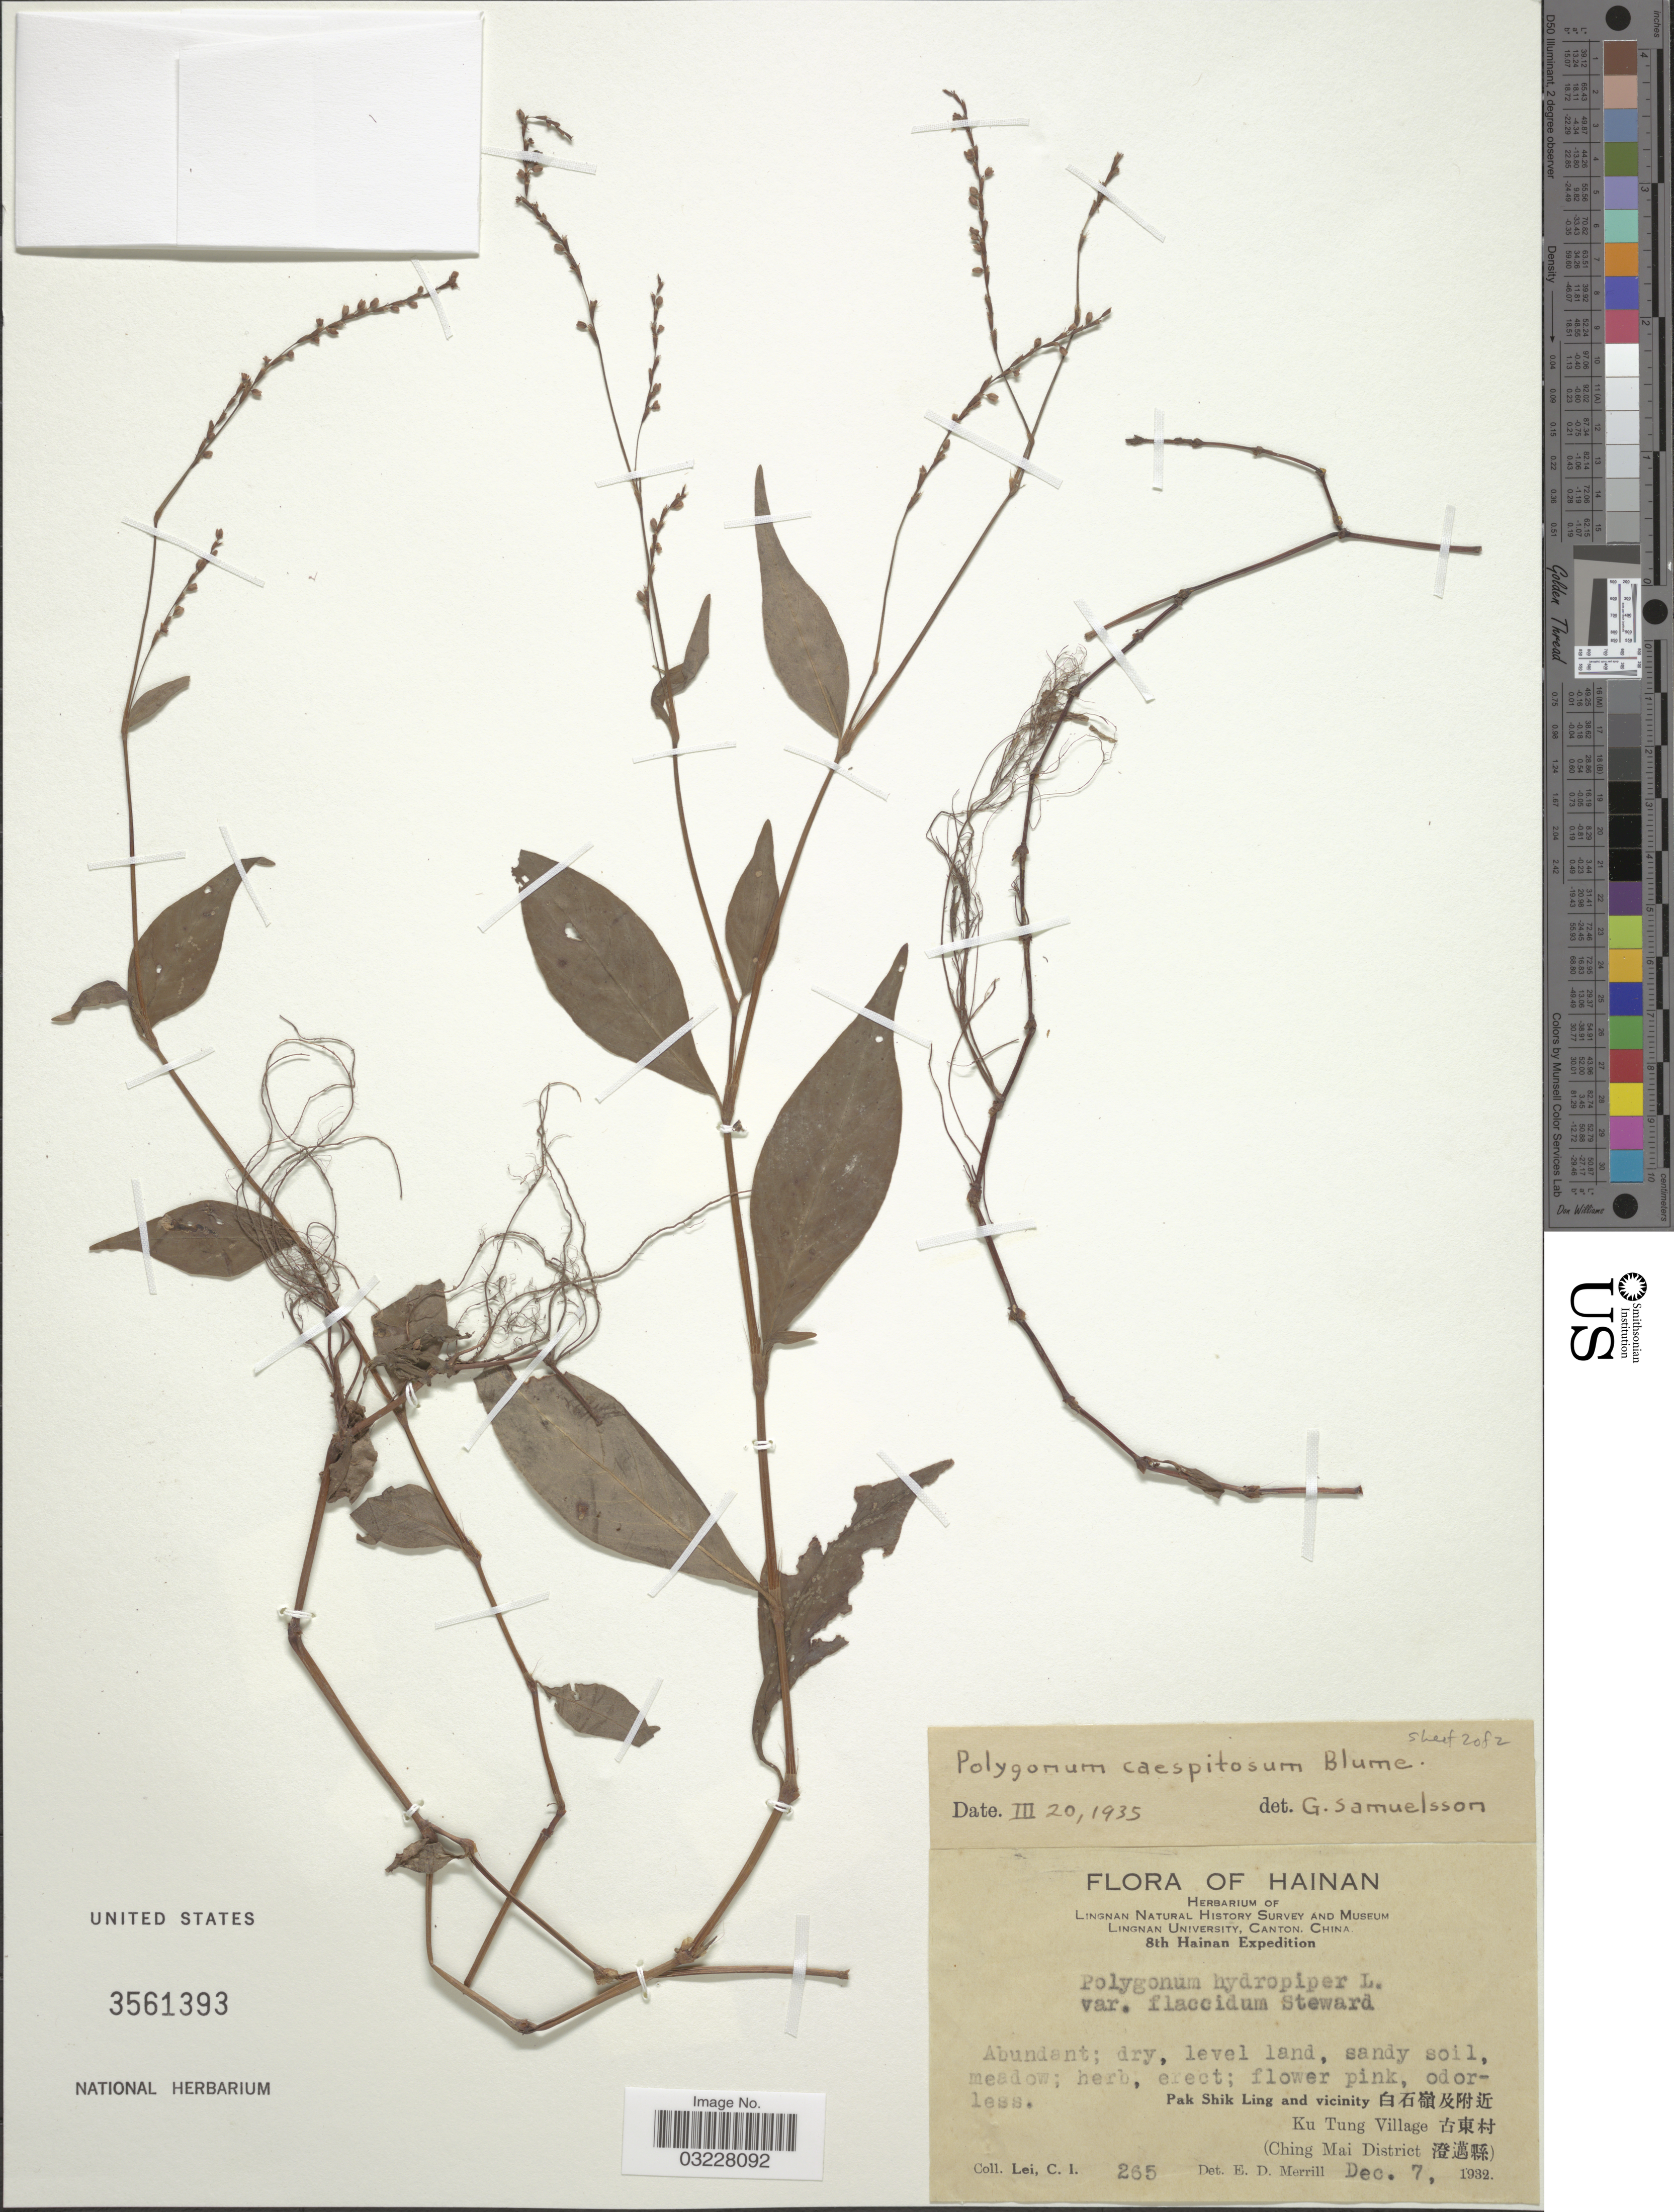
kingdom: Plantae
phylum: Tracheophyta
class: Magnoliopsida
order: Caryophyllales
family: Polygonaceae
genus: Polygonum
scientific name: Polygonum caespitosum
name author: Blume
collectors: C. I. Lei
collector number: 265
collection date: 1932-12-07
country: China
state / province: Hainan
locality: PakShikLing and Vicinity, Ku Tung Village, (Ching Mai District)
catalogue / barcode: US 3561393